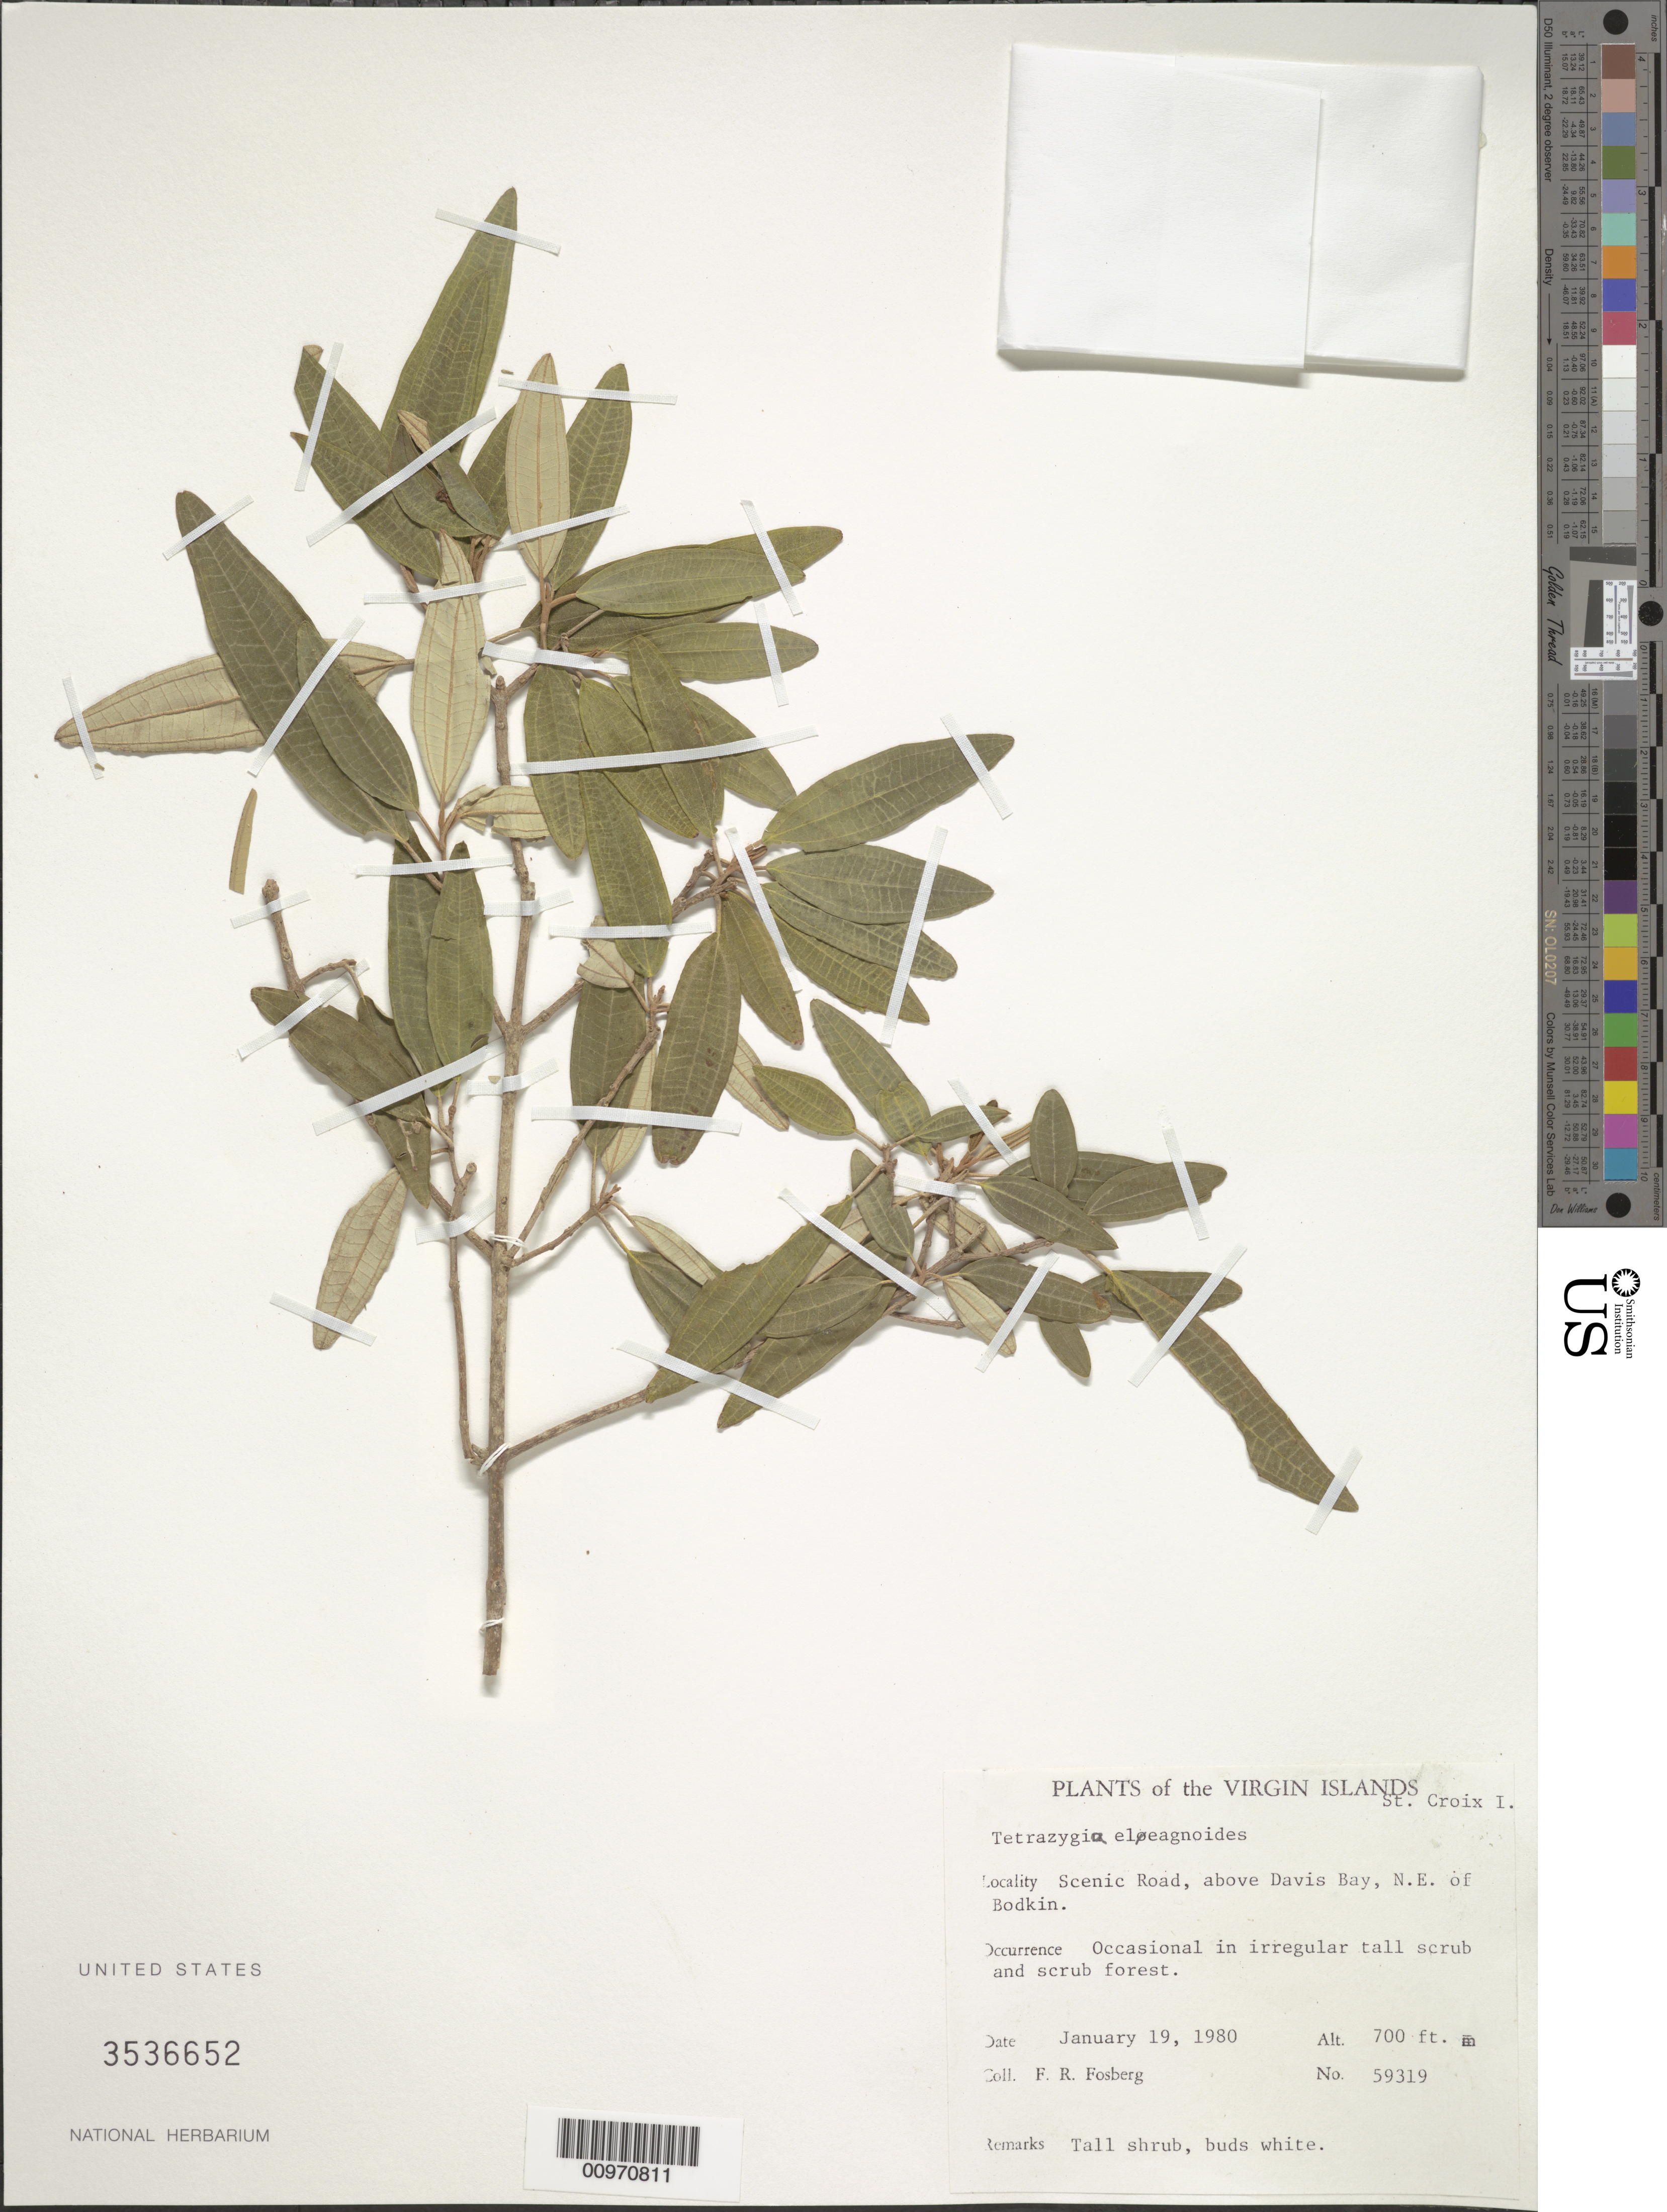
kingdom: Plantae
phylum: Tracheophyta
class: Magnoliopsida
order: Myrtales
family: Melastomataceae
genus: Tetrazygia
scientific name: Tetrazygia elaeagnoides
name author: (Sw.) DC.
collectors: F. R. Fosberg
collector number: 59319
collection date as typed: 19 Jan 1980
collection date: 1980-01-19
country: U.S. Virgin Islands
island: St. Croix I.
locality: Scenic Road, above Davis Bay, NE of Bodkin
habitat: Occasional in irregular tall scrub and scrub forest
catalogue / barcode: US 3536652